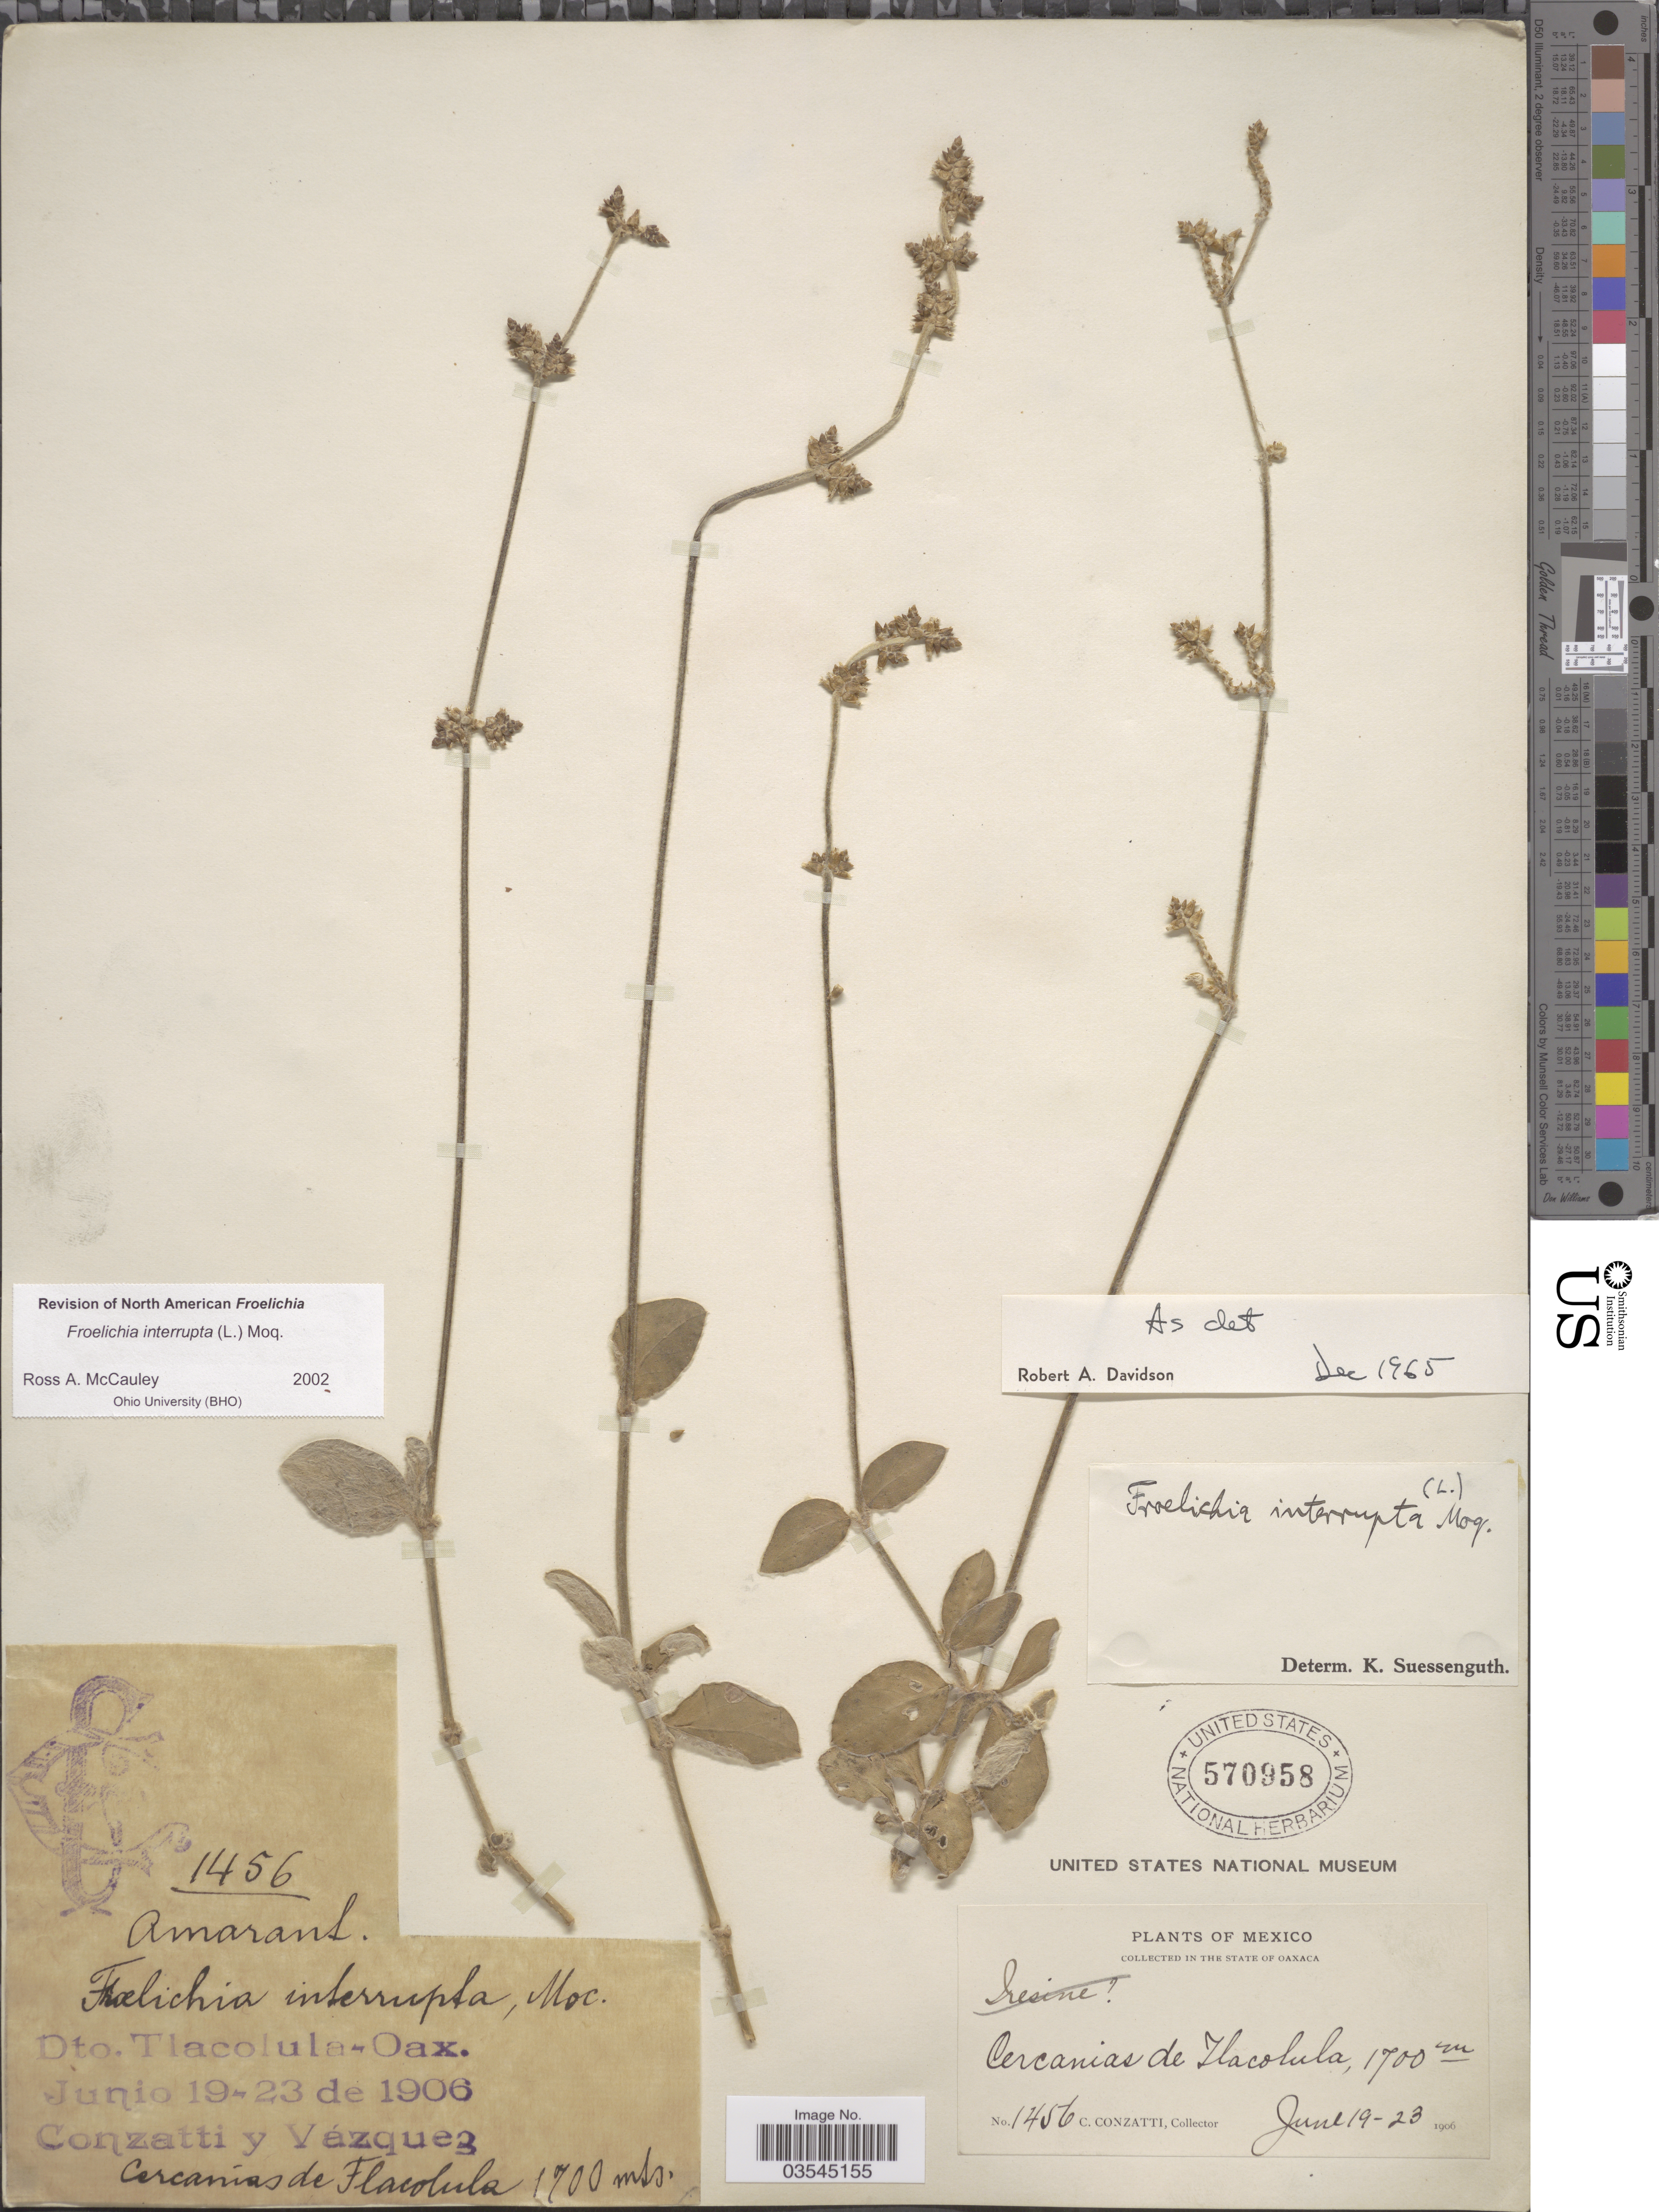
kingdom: Plantae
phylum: Tracheophyta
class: Magnoliopsida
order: Caryophyllales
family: Amaranthaceae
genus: Froelichia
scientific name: Froelichia interrupta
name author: (L.) Moq.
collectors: C. Conzatti & -. Vazquez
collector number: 1456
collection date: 1906-06-19/1906-06-23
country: Mexico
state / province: Oaxaca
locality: Cercanias de Tlacolula. Dto. Tlacolula.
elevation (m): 1700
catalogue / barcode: US 570958